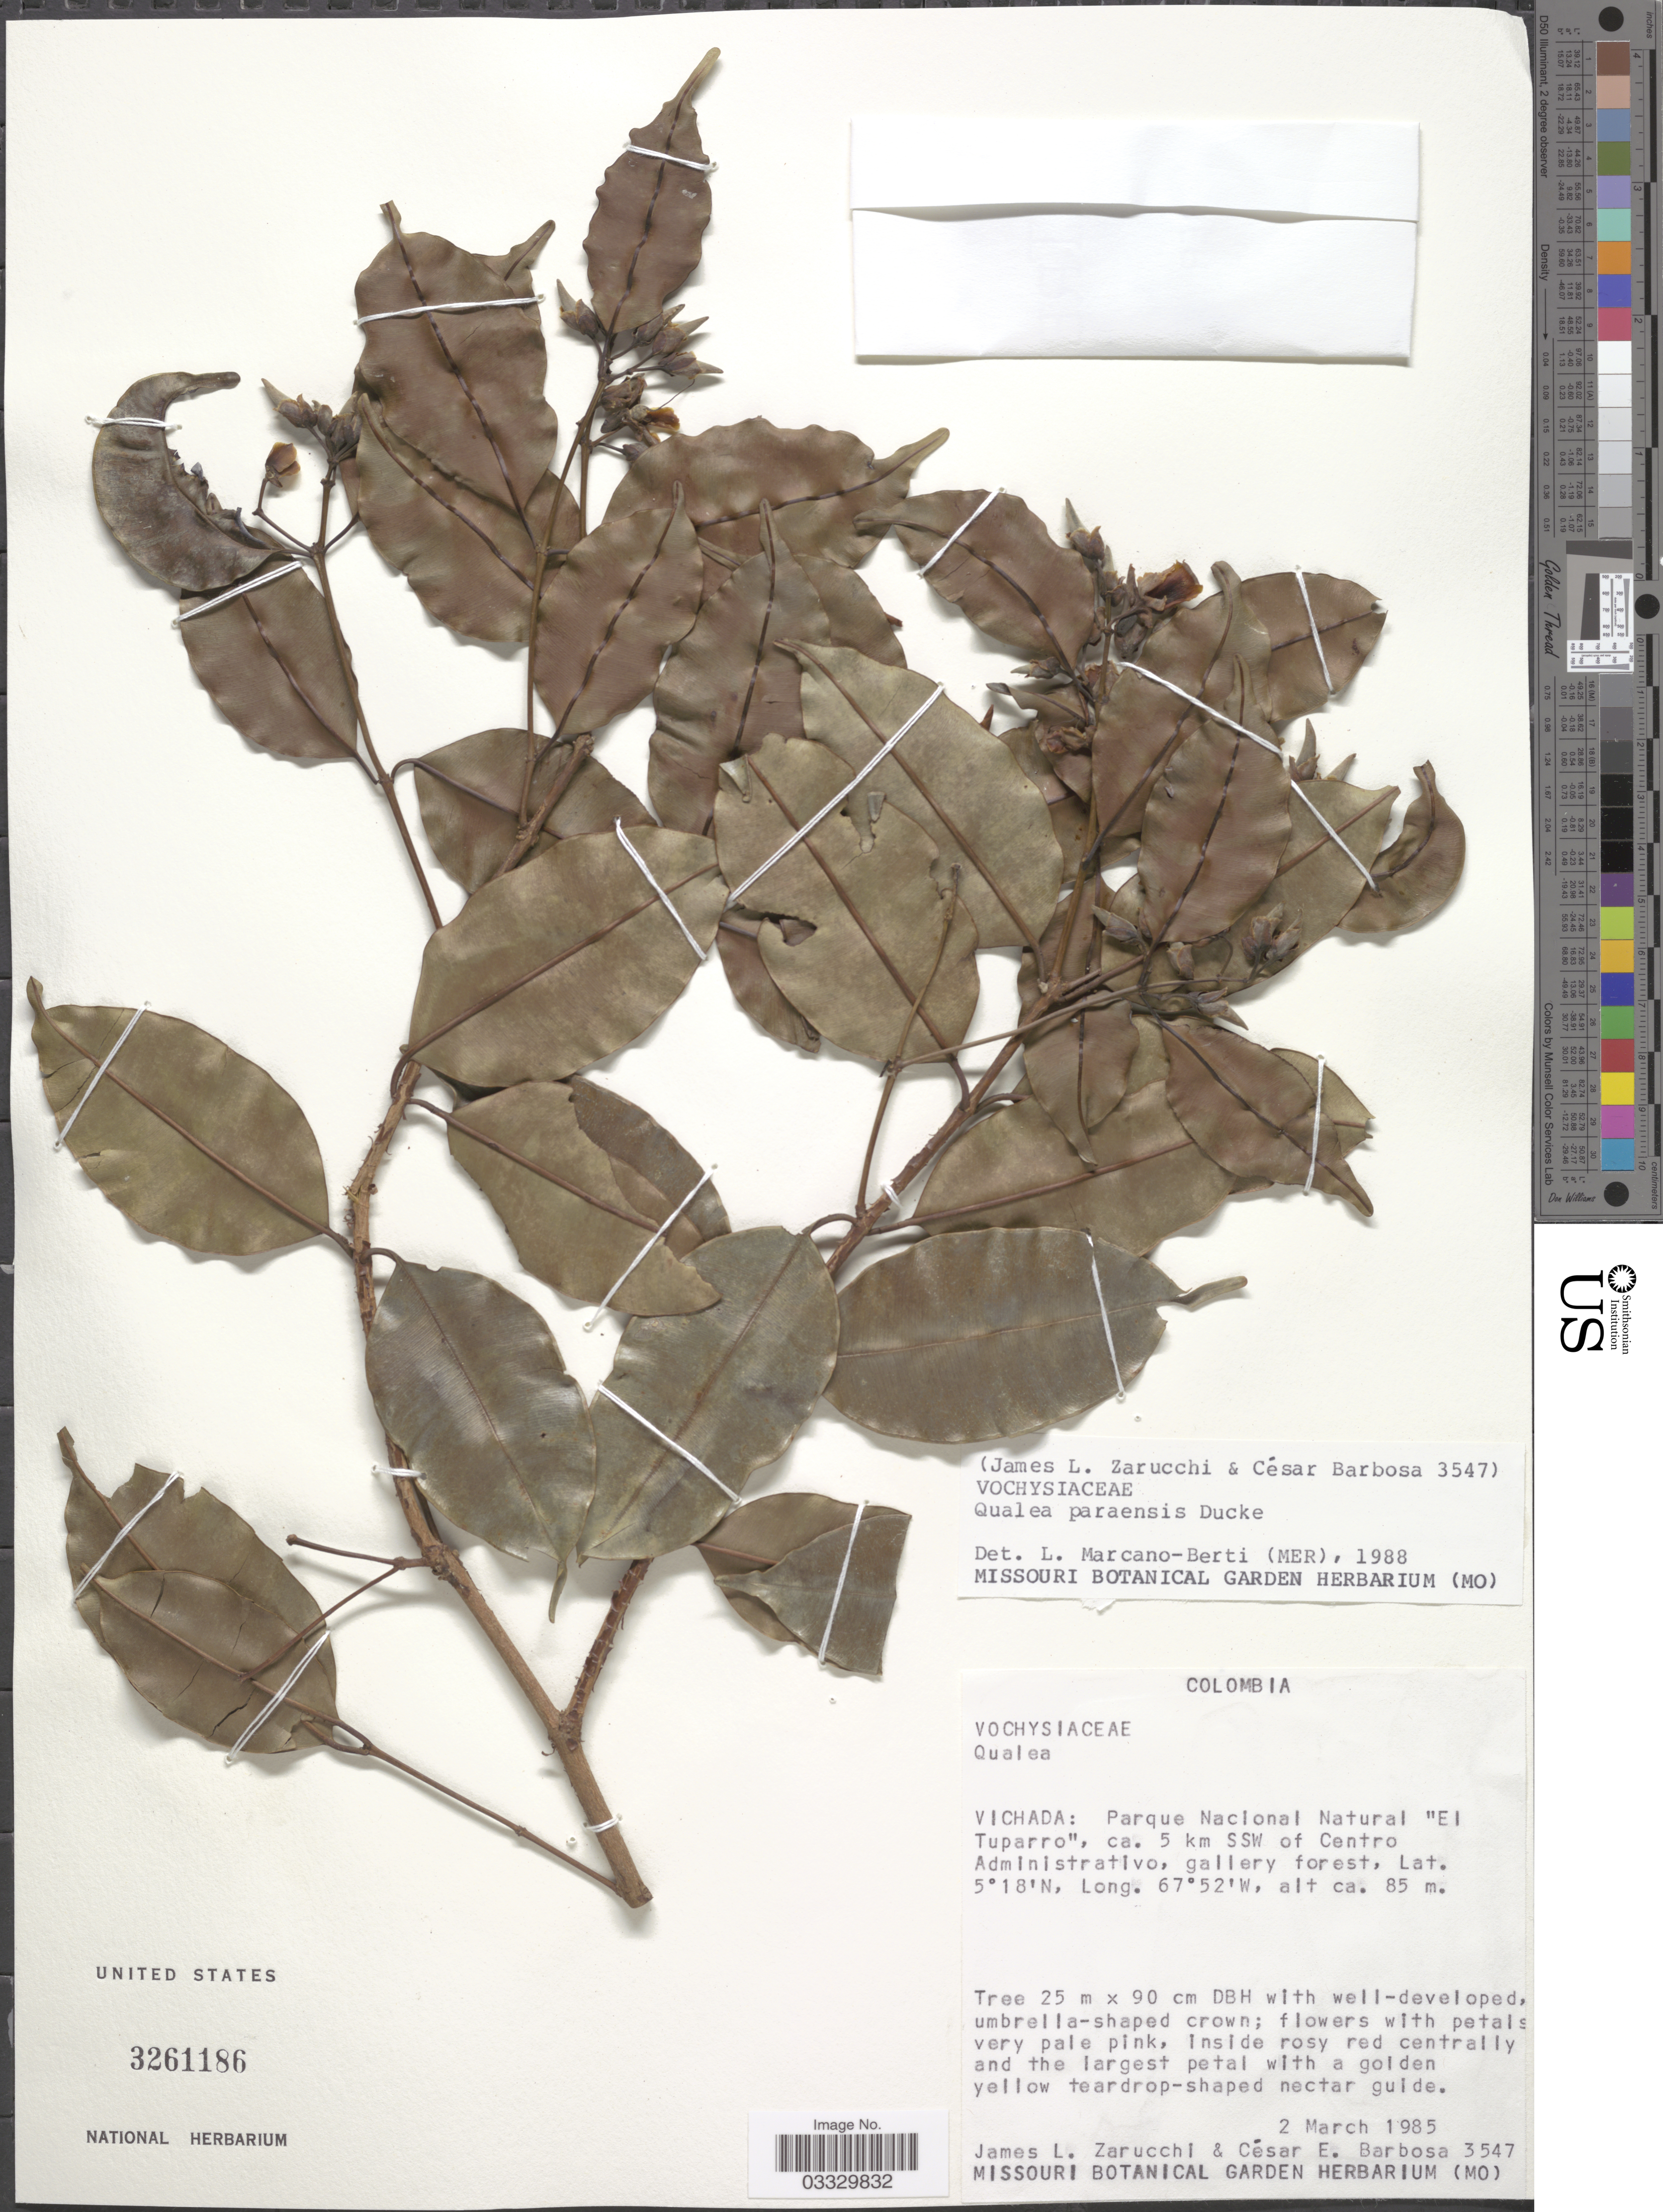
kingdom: Plantae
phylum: Tracheophyta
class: Magnoliopsida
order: Myrtales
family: Vochysiaceae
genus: Qualea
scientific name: Qualea paraensis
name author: Ducke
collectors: J. L. Zarucchi & C. E. Barbosa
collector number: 3547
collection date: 1985-03-02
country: Colombia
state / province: Vichada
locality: Parque Nacional Natural "El Tuparro", ca. 5 km SSW of Centro Administrativo.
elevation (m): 85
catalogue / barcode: US 3261186